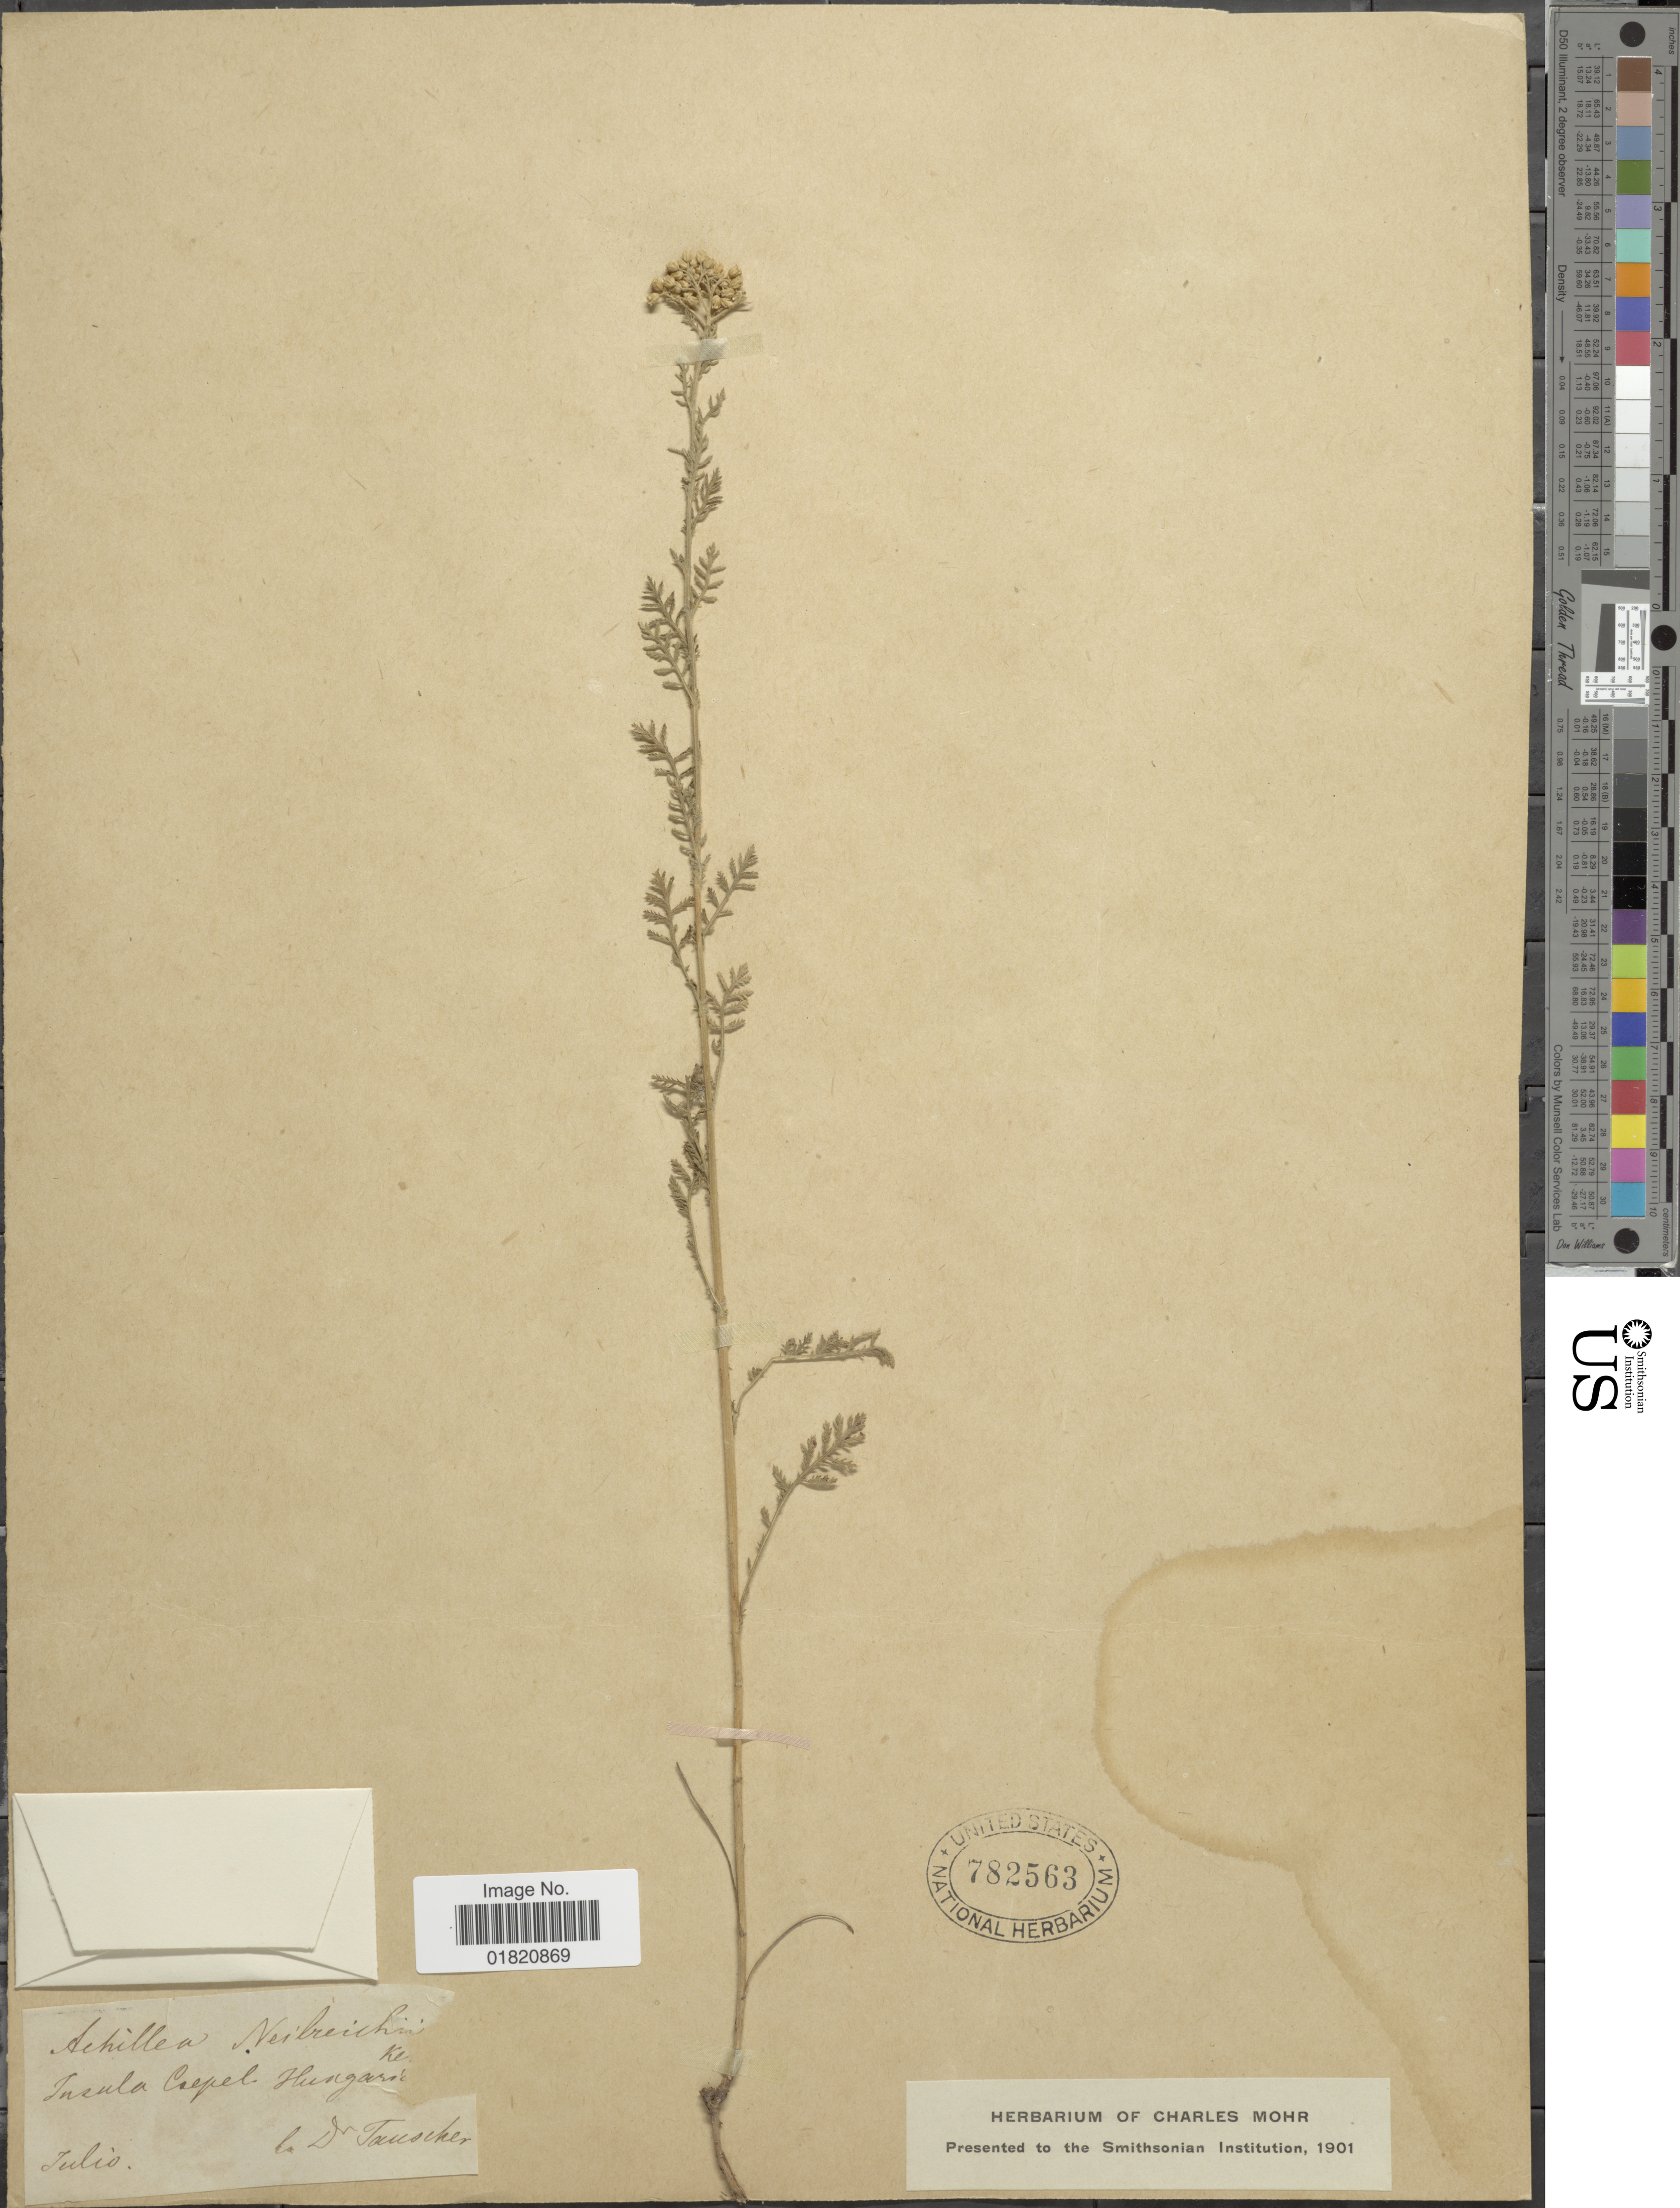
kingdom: Plantae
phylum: Tracheophyta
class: Magnoliopsida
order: Asterales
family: Asteraceae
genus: Achillea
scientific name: Achillea nielreichii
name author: Kern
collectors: G. Tauscher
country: Hungary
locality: Insula Csepel [interpreted]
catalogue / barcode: US 782563